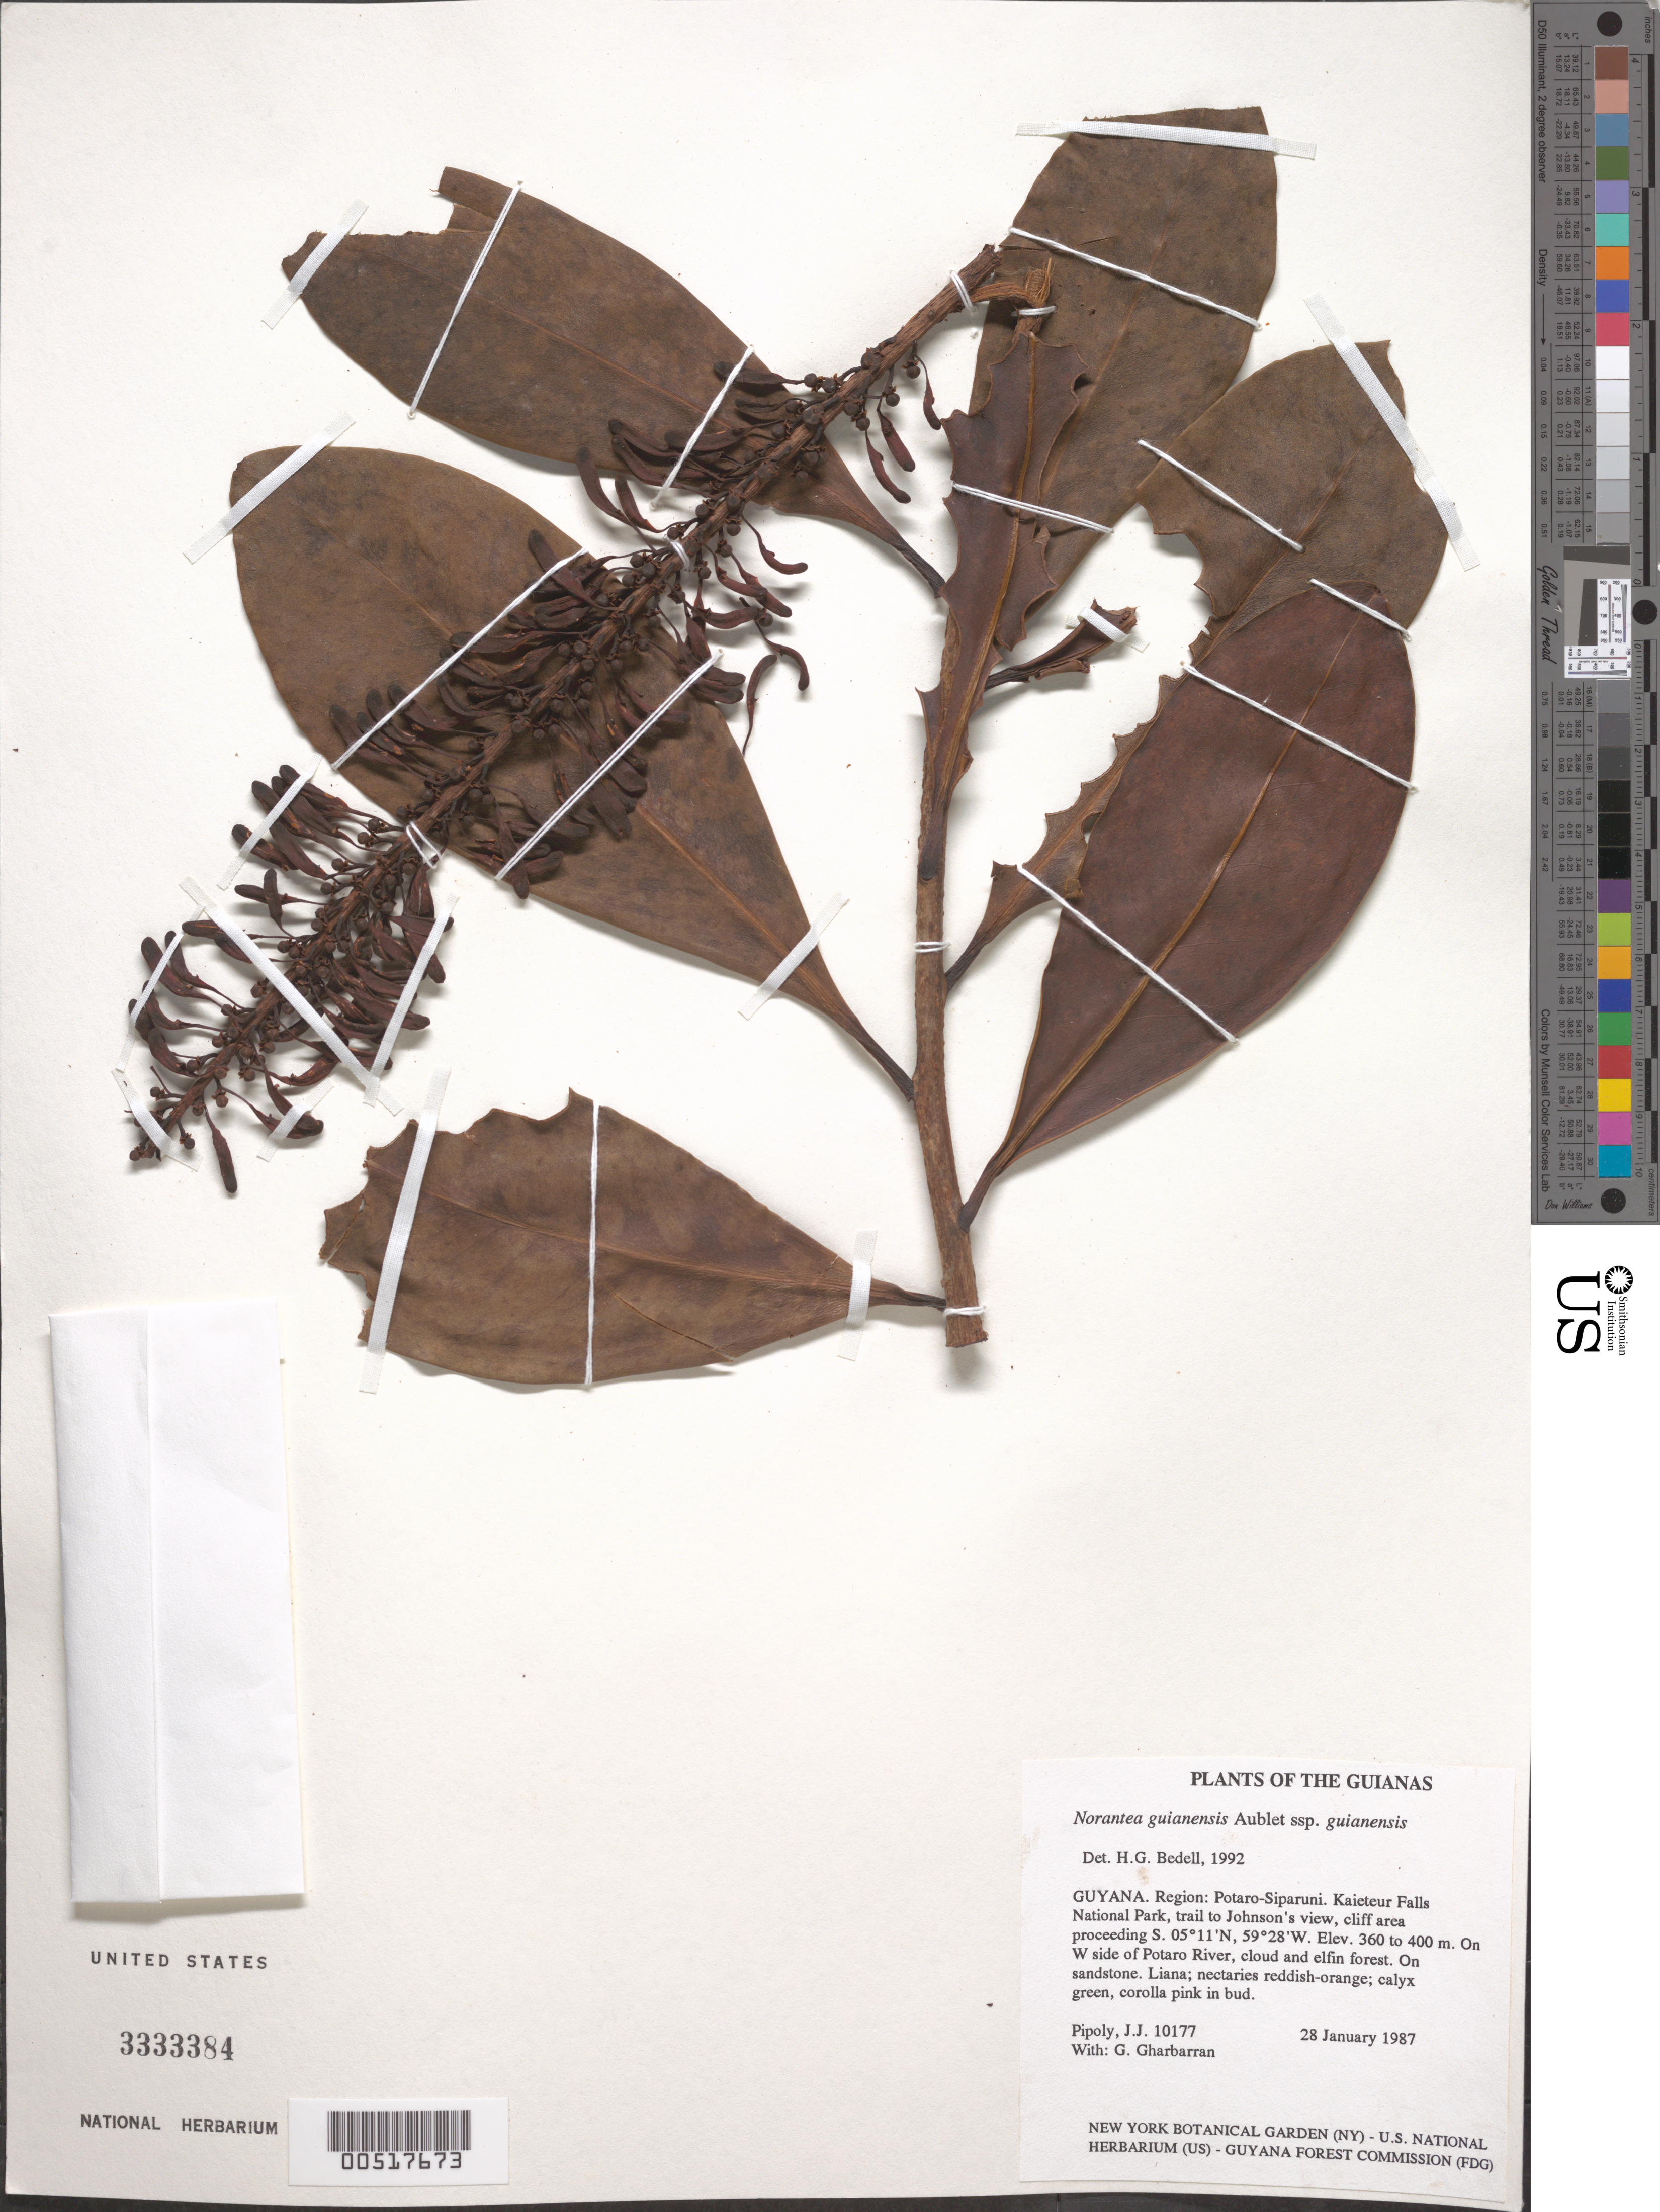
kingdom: Plantae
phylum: Tracheophyta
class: Magnoliopsida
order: Ericales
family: Marcgraviaceae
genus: Norantea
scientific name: Norantea guianensis subsp. guianensis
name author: Aubl.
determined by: Bedell, H. G.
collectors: J. J. Pipoly & G. Gharbarran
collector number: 10177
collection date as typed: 28 January 1987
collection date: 1987-01-28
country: Guyana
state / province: Potaro-Siparuni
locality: Kaieteur Falls National Park, trail to Johnson's view, cliff area proceeding S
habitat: On W side of Potaro River, cloud and elfin forest. On sandstone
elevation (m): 360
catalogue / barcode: US 3333384